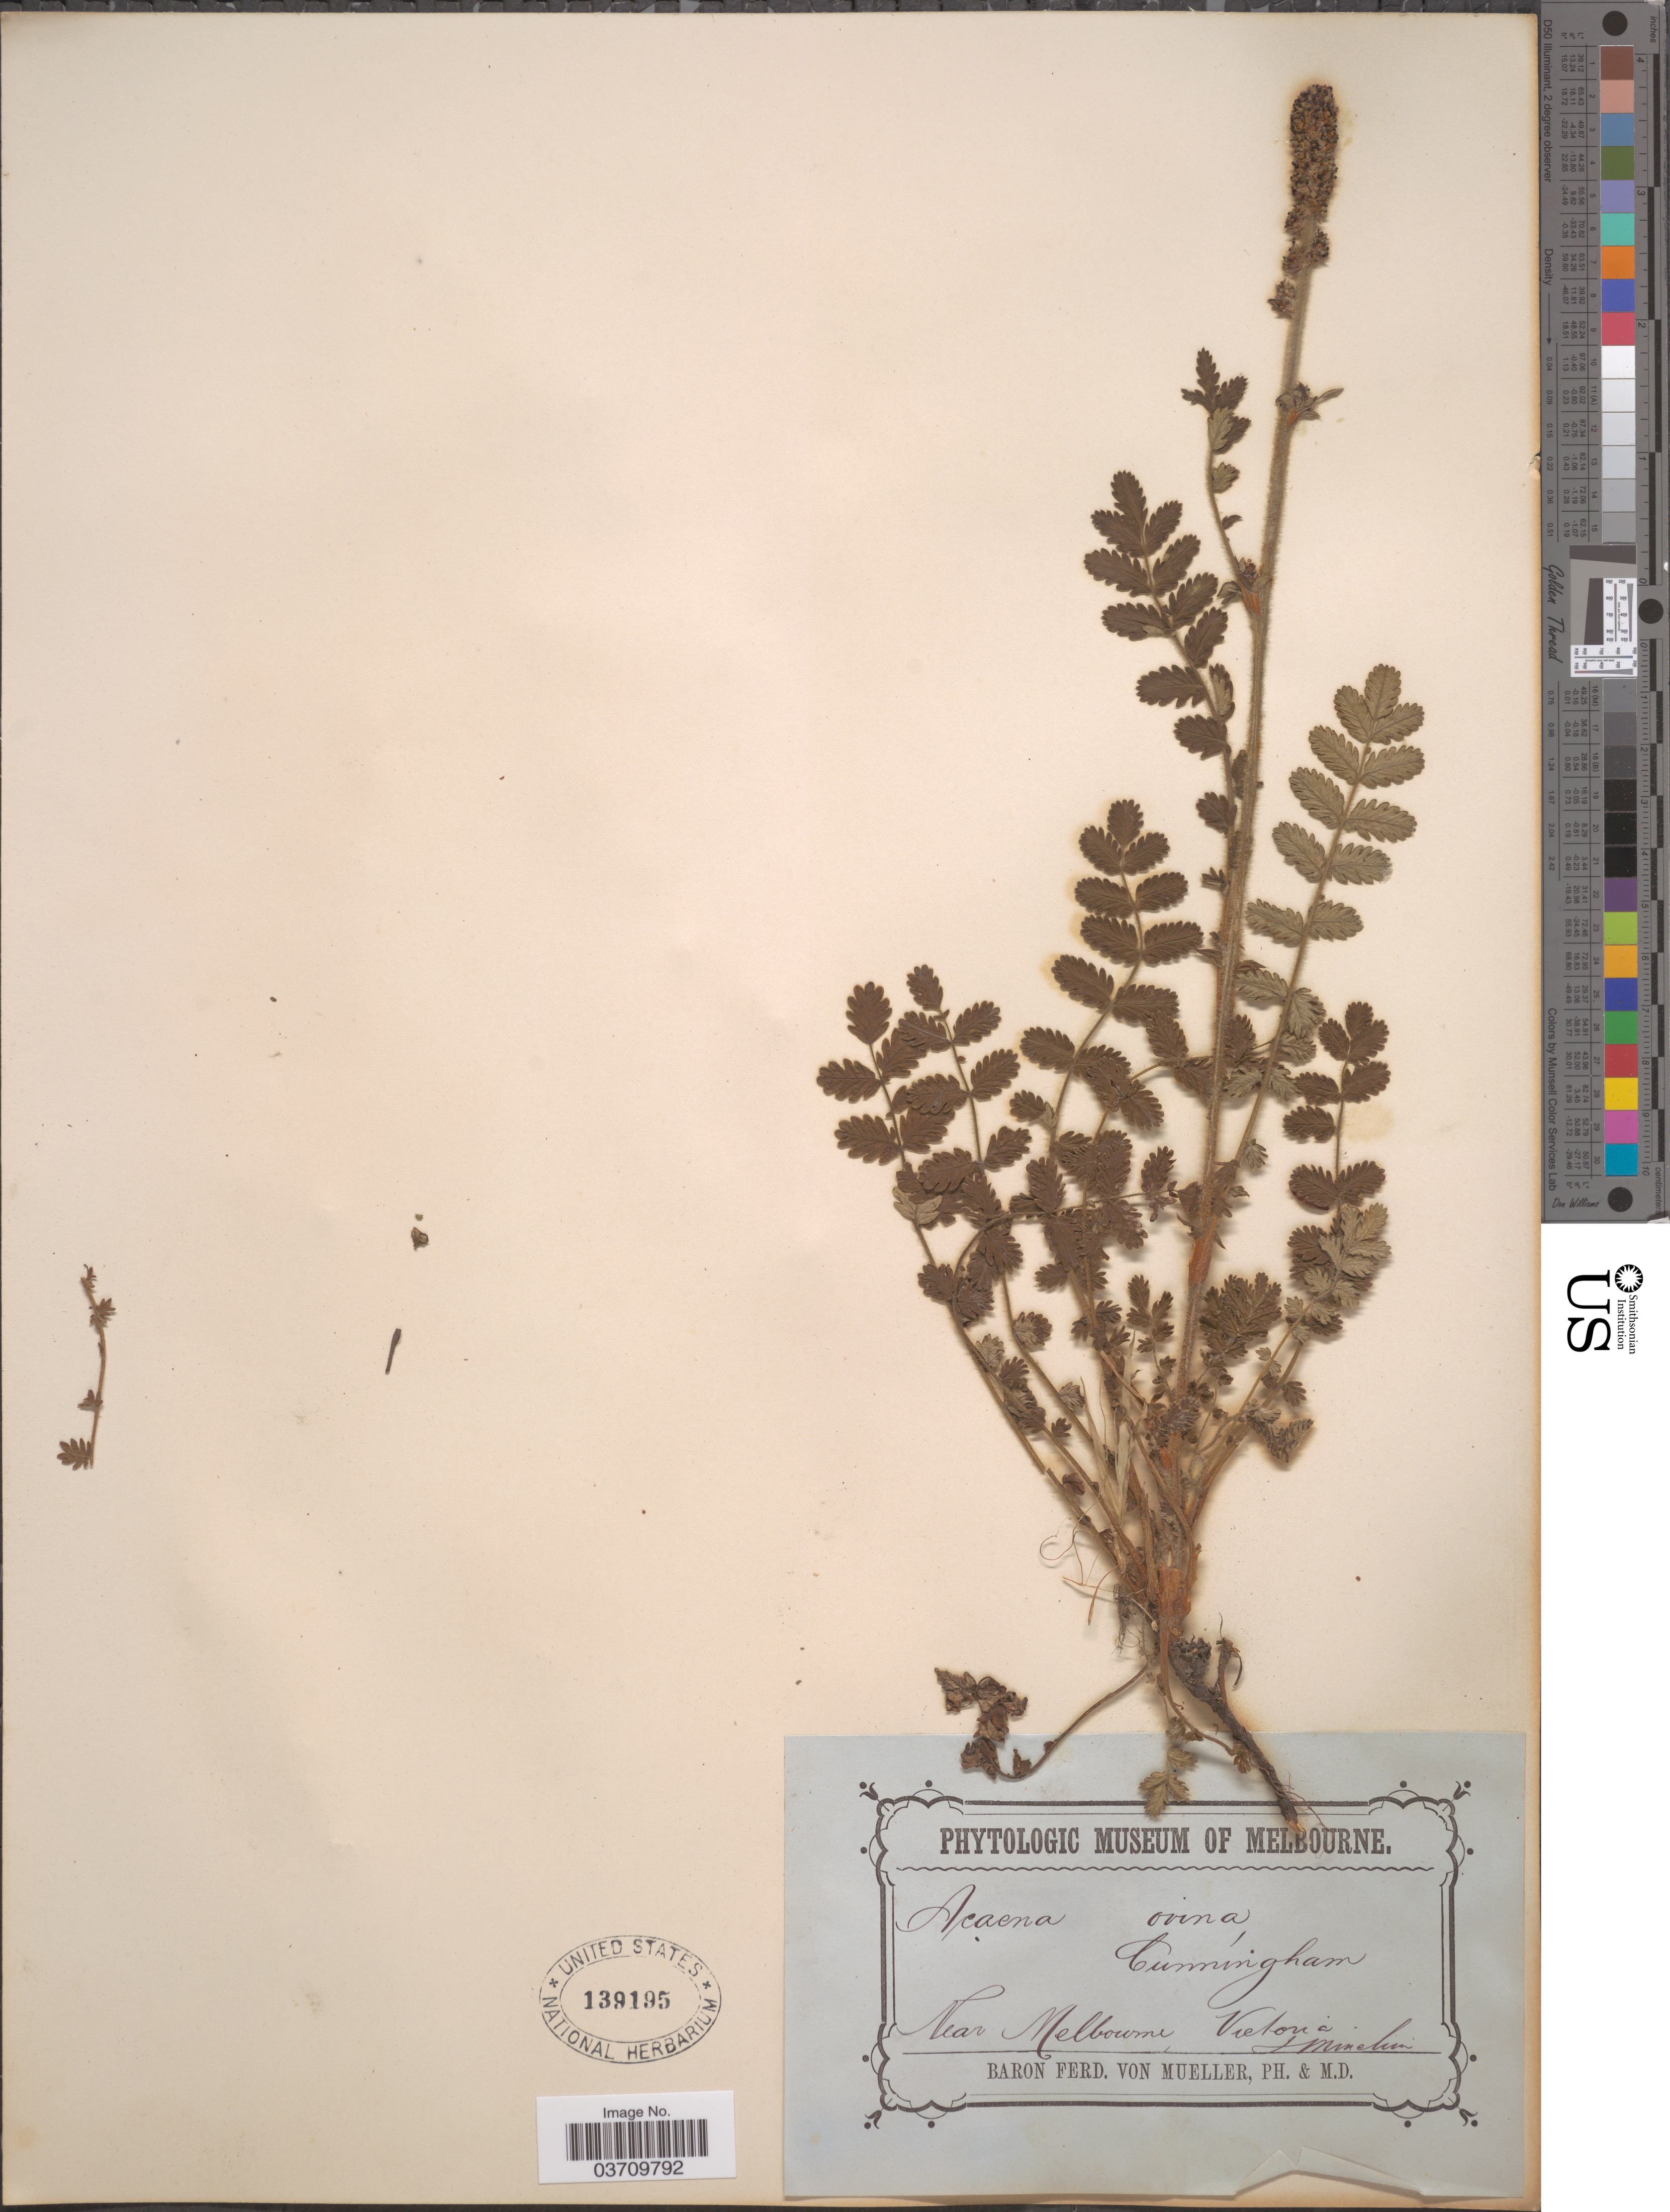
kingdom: Plantae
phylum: Tracheophyta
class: Magnoliopsida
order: Rosales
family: Rosaceae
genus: Acaena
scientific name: Acaena ovina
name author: A. Cunn.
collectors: J. Minchin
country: Australia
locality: Near Melbourne, Victoria.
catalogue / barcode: US 139195